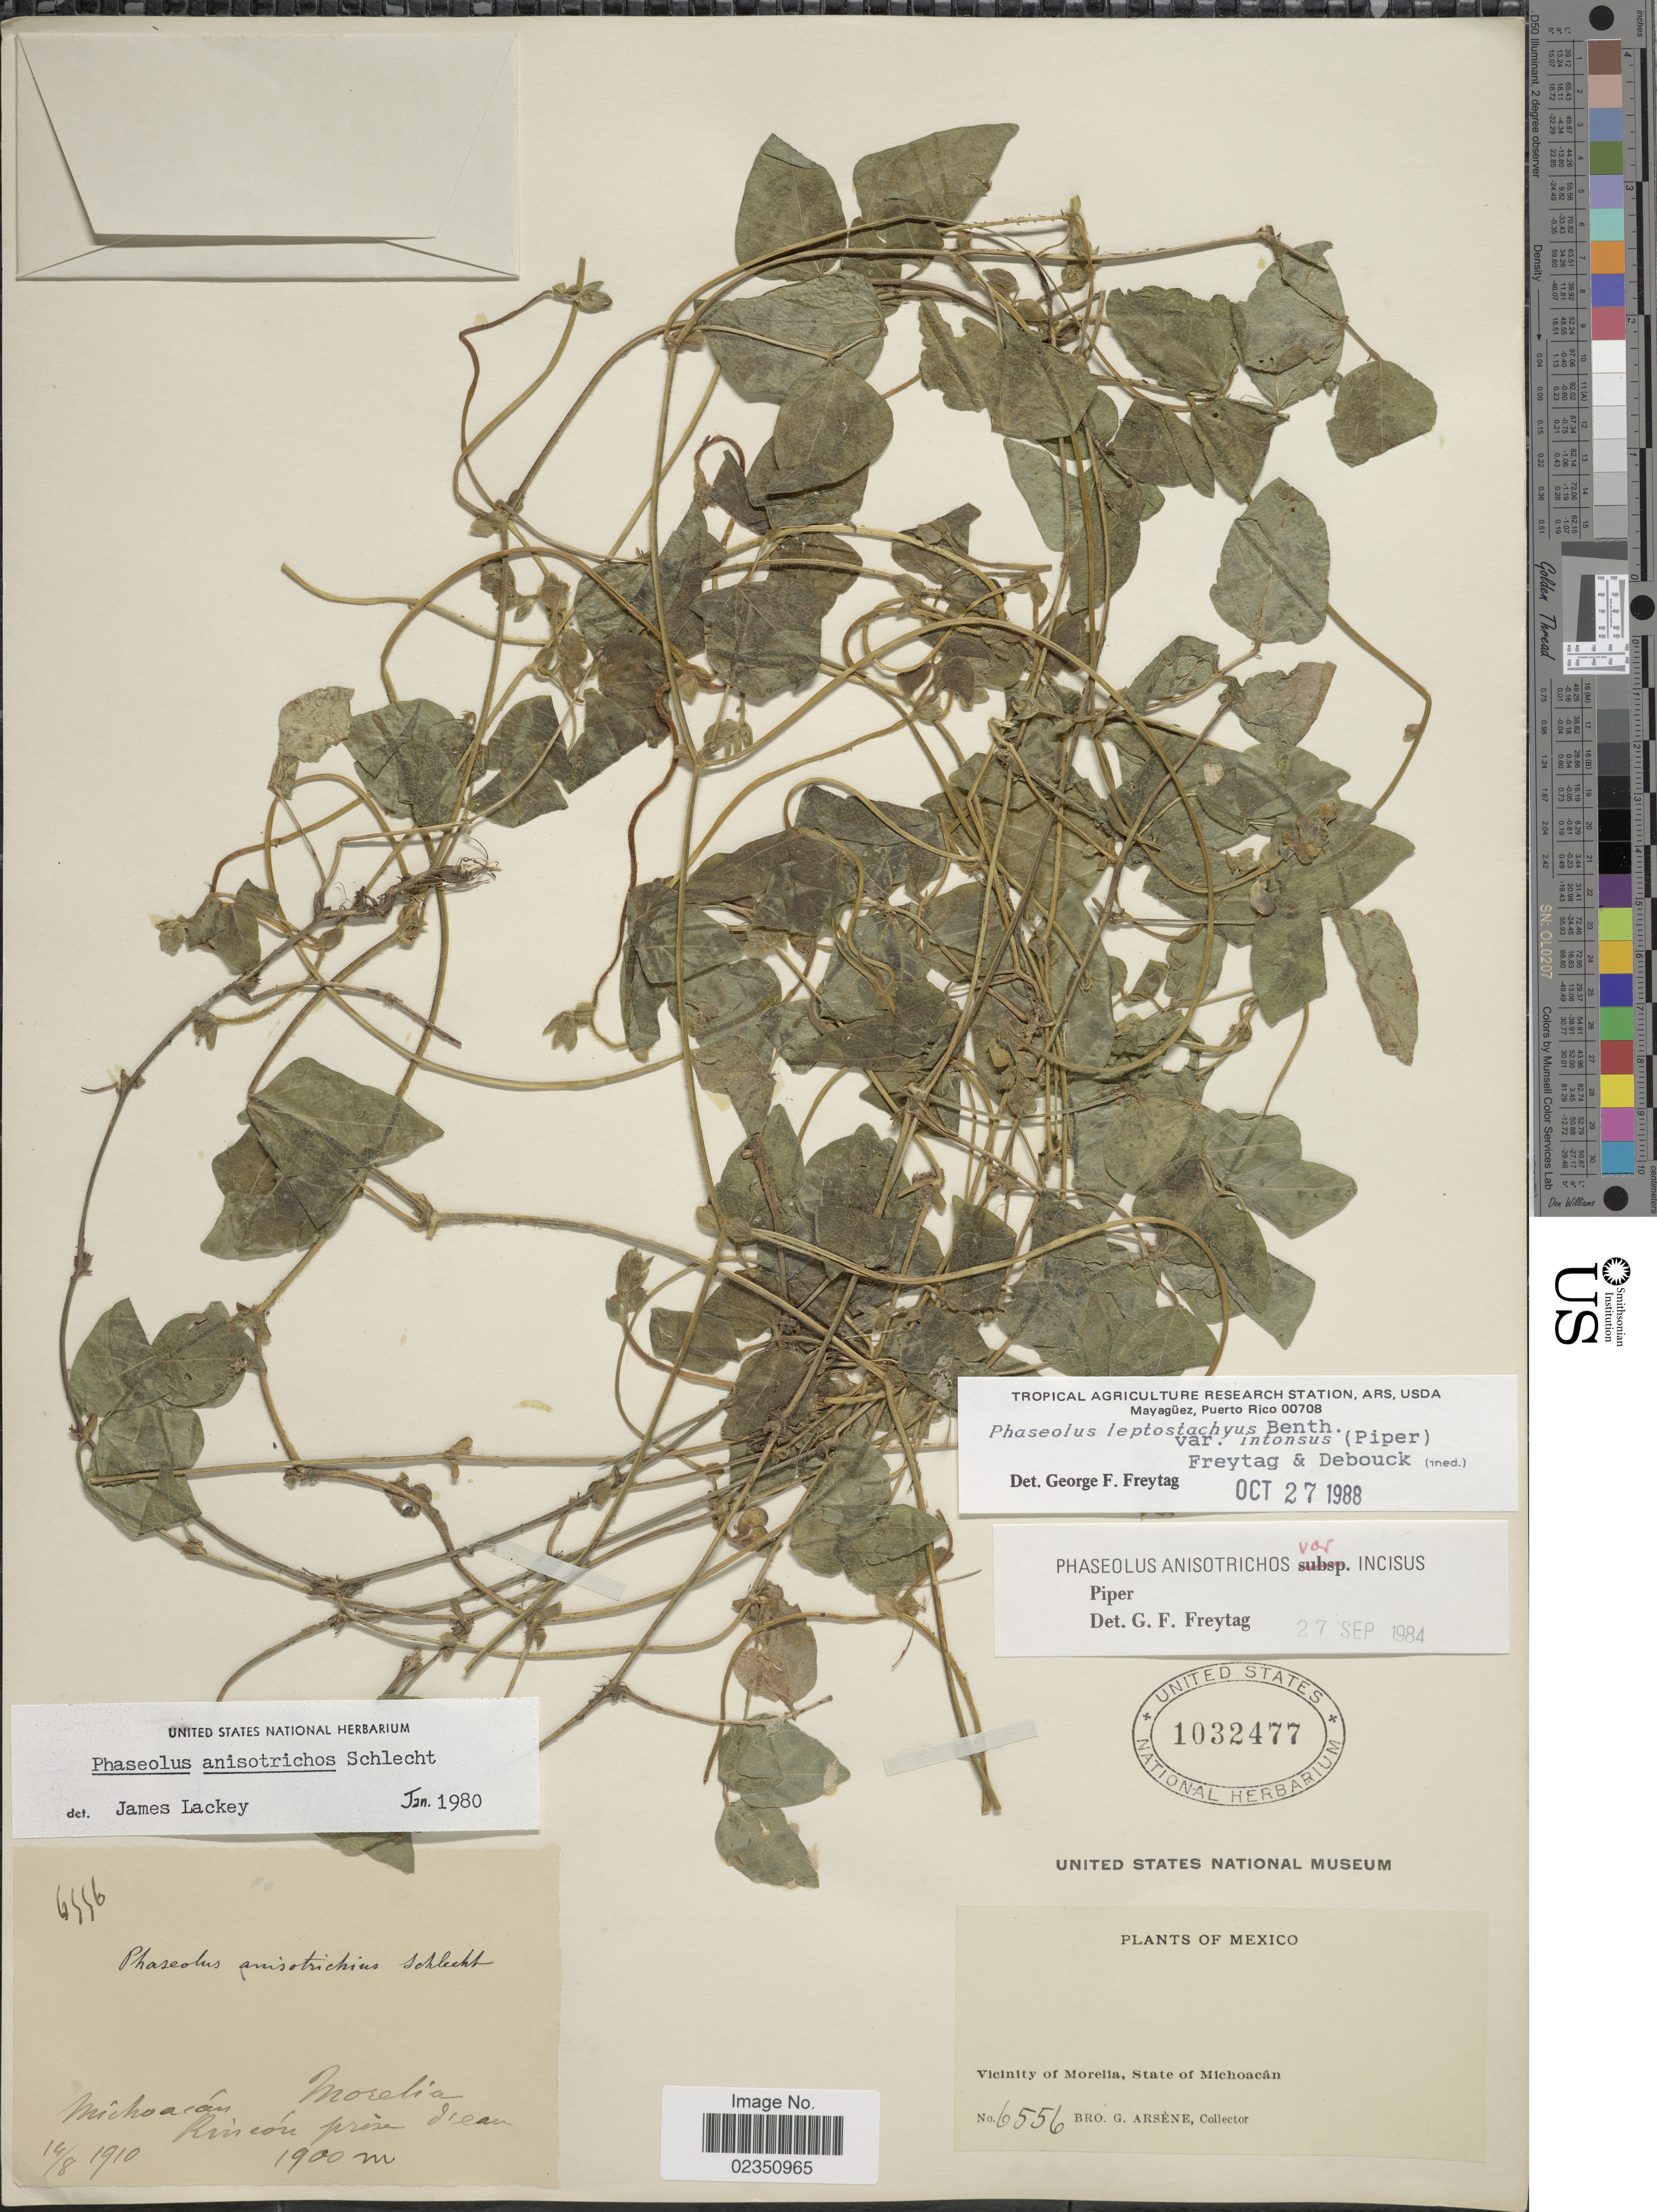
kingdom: Plantae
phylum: Tracheophyta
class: Magnoliopsida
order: Fabales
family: Fabaceae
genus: Phaseolus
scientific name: Phaseolus leptostachyus var. intonsus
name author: (Piper) Freytag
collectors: Bro. G. Arsène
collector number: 6556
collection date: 1910-08-14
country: Mexico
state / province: Michoacán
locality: Rincón près d'eau [Rincón near water] - Vicinity of Morelia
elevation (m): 1900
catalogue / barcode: US 1032477